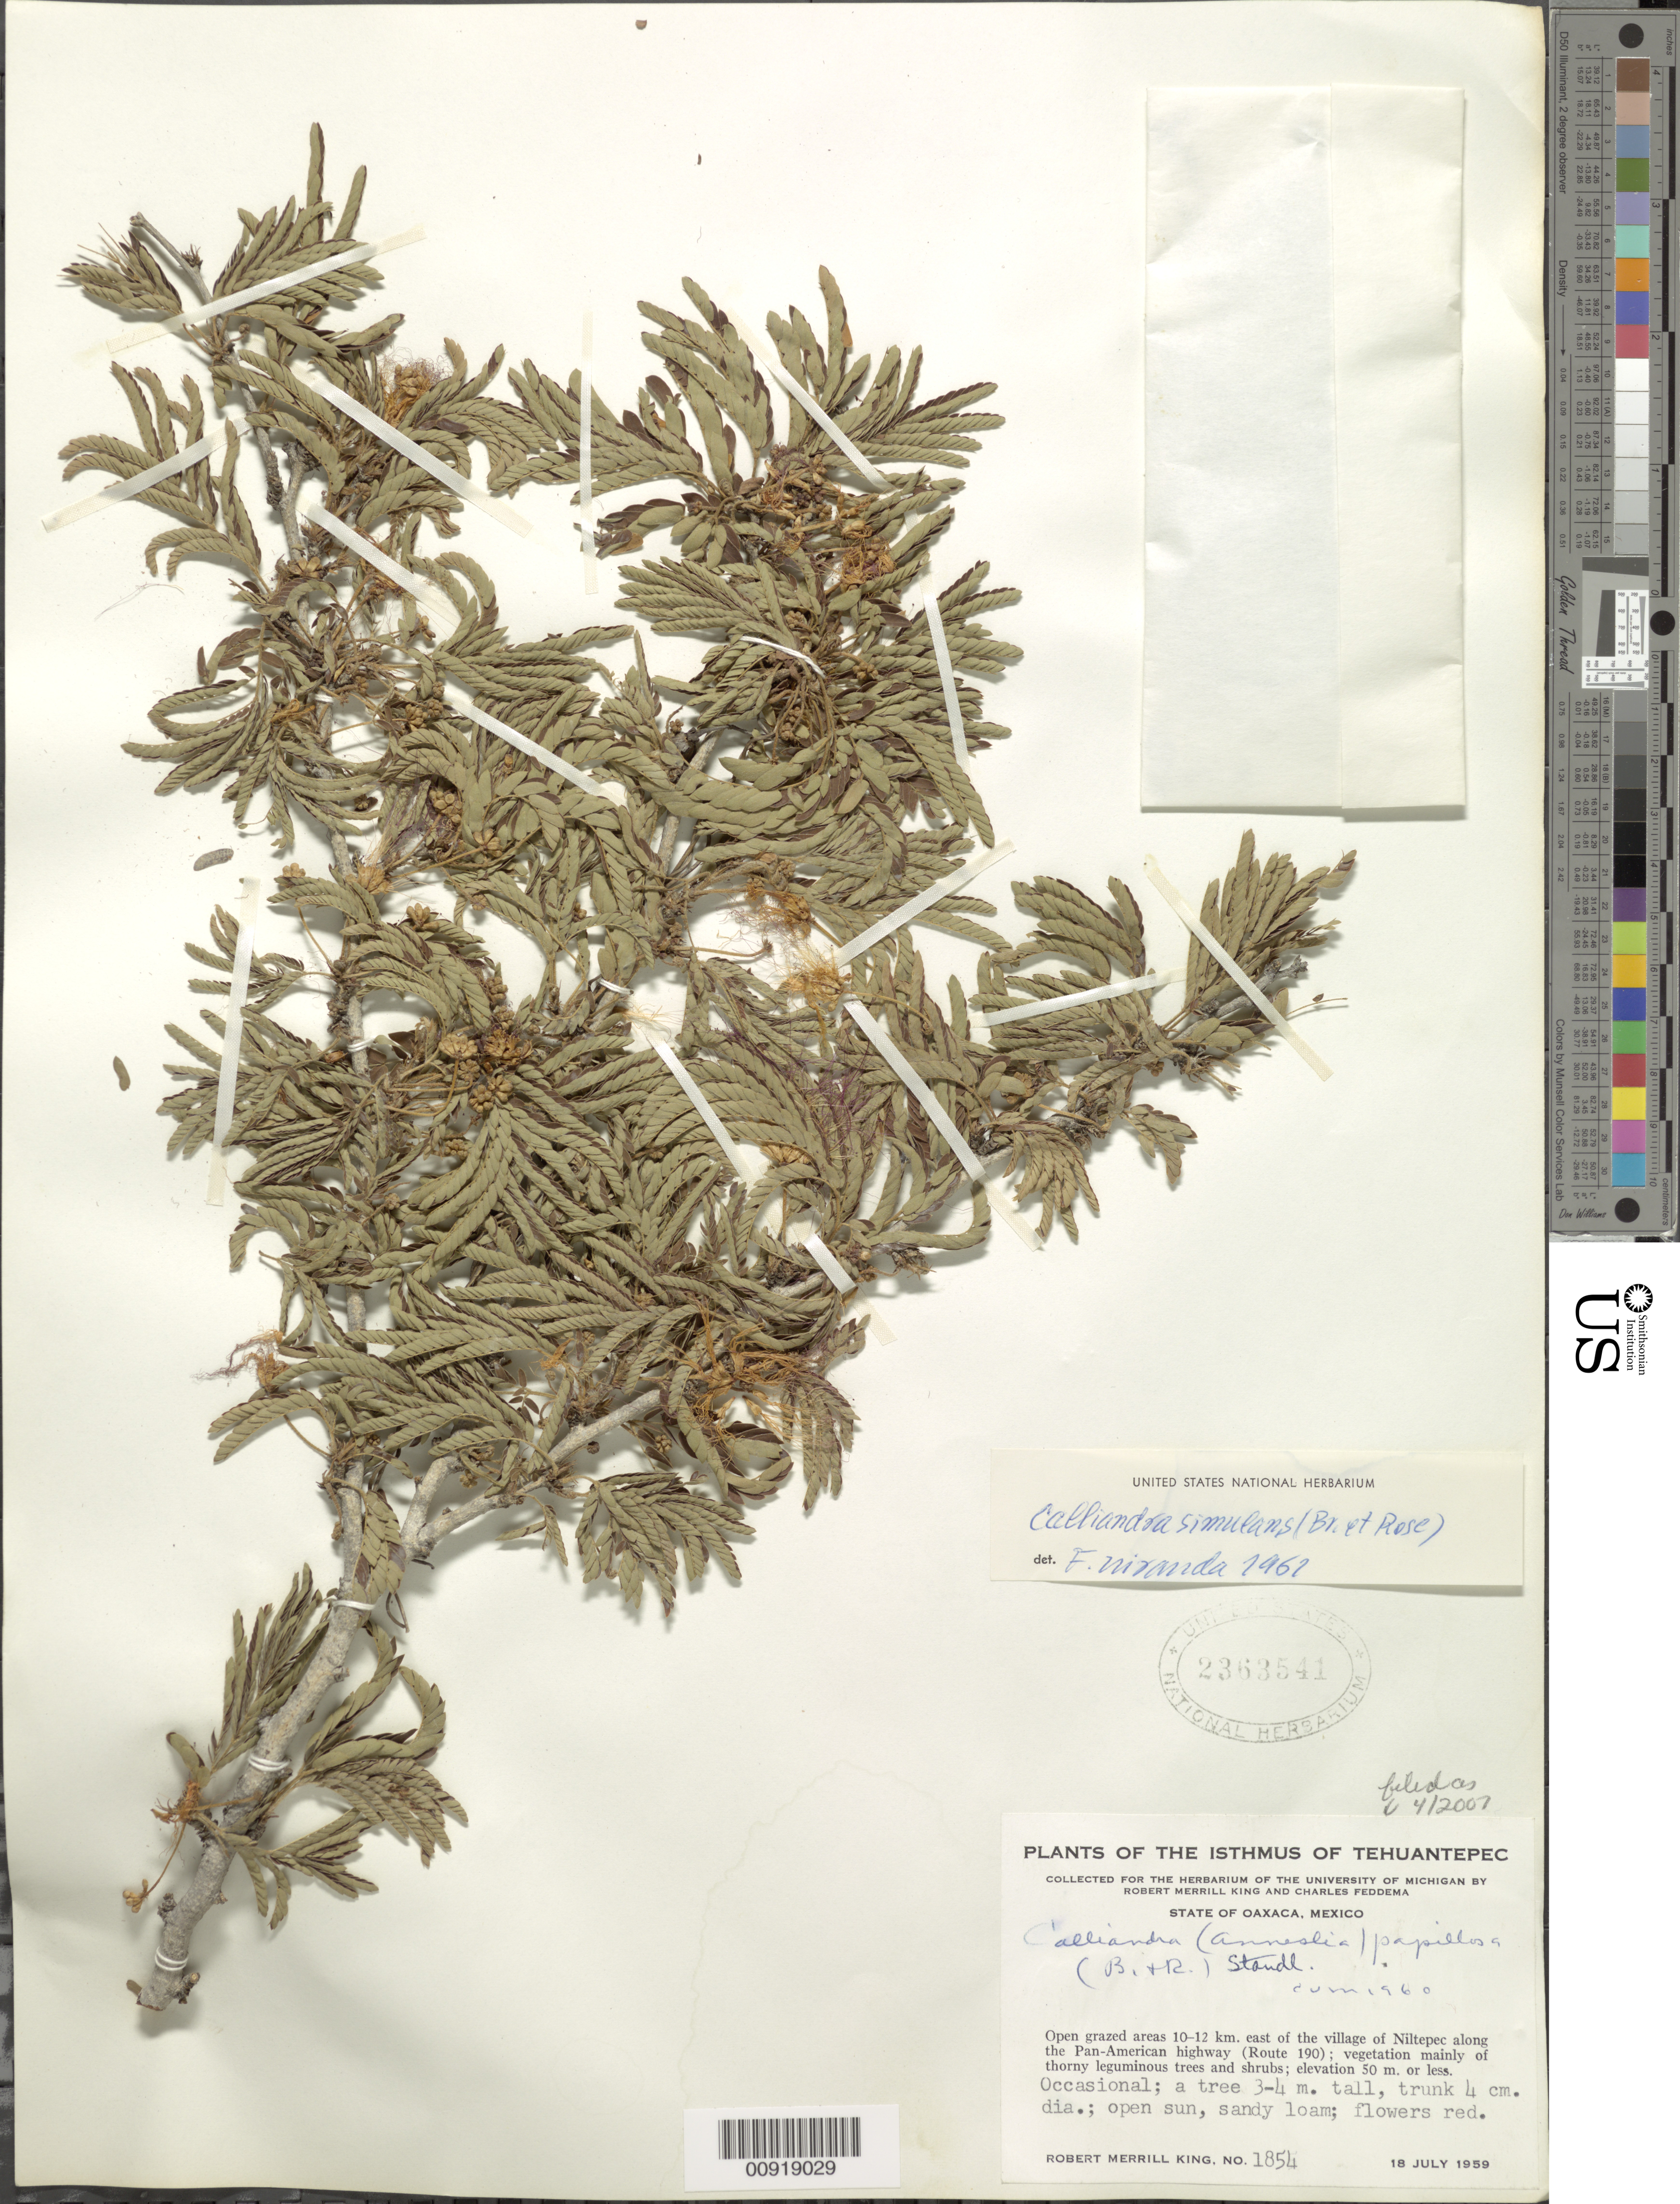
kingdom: Plantae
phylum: Tracheophyta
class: Magnoliopsida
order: Fabales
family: Fabaceae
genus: Calliandra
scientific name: Calliandra papillosa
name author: (Britton) Standl.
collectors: R. M. King & C. Feddema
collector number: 1854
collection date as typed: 18 Jul 1959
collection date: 1959-07-18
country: Mexico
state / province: Oaxaca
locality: Open grazed areas 10-12 km. east of the village of Niltepec, along Pan-American highway (Route 190).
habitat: Open sun, sandy loam. Vegetation mainly of thorny leguminous trees and shrubs.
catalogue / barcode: US 2363541